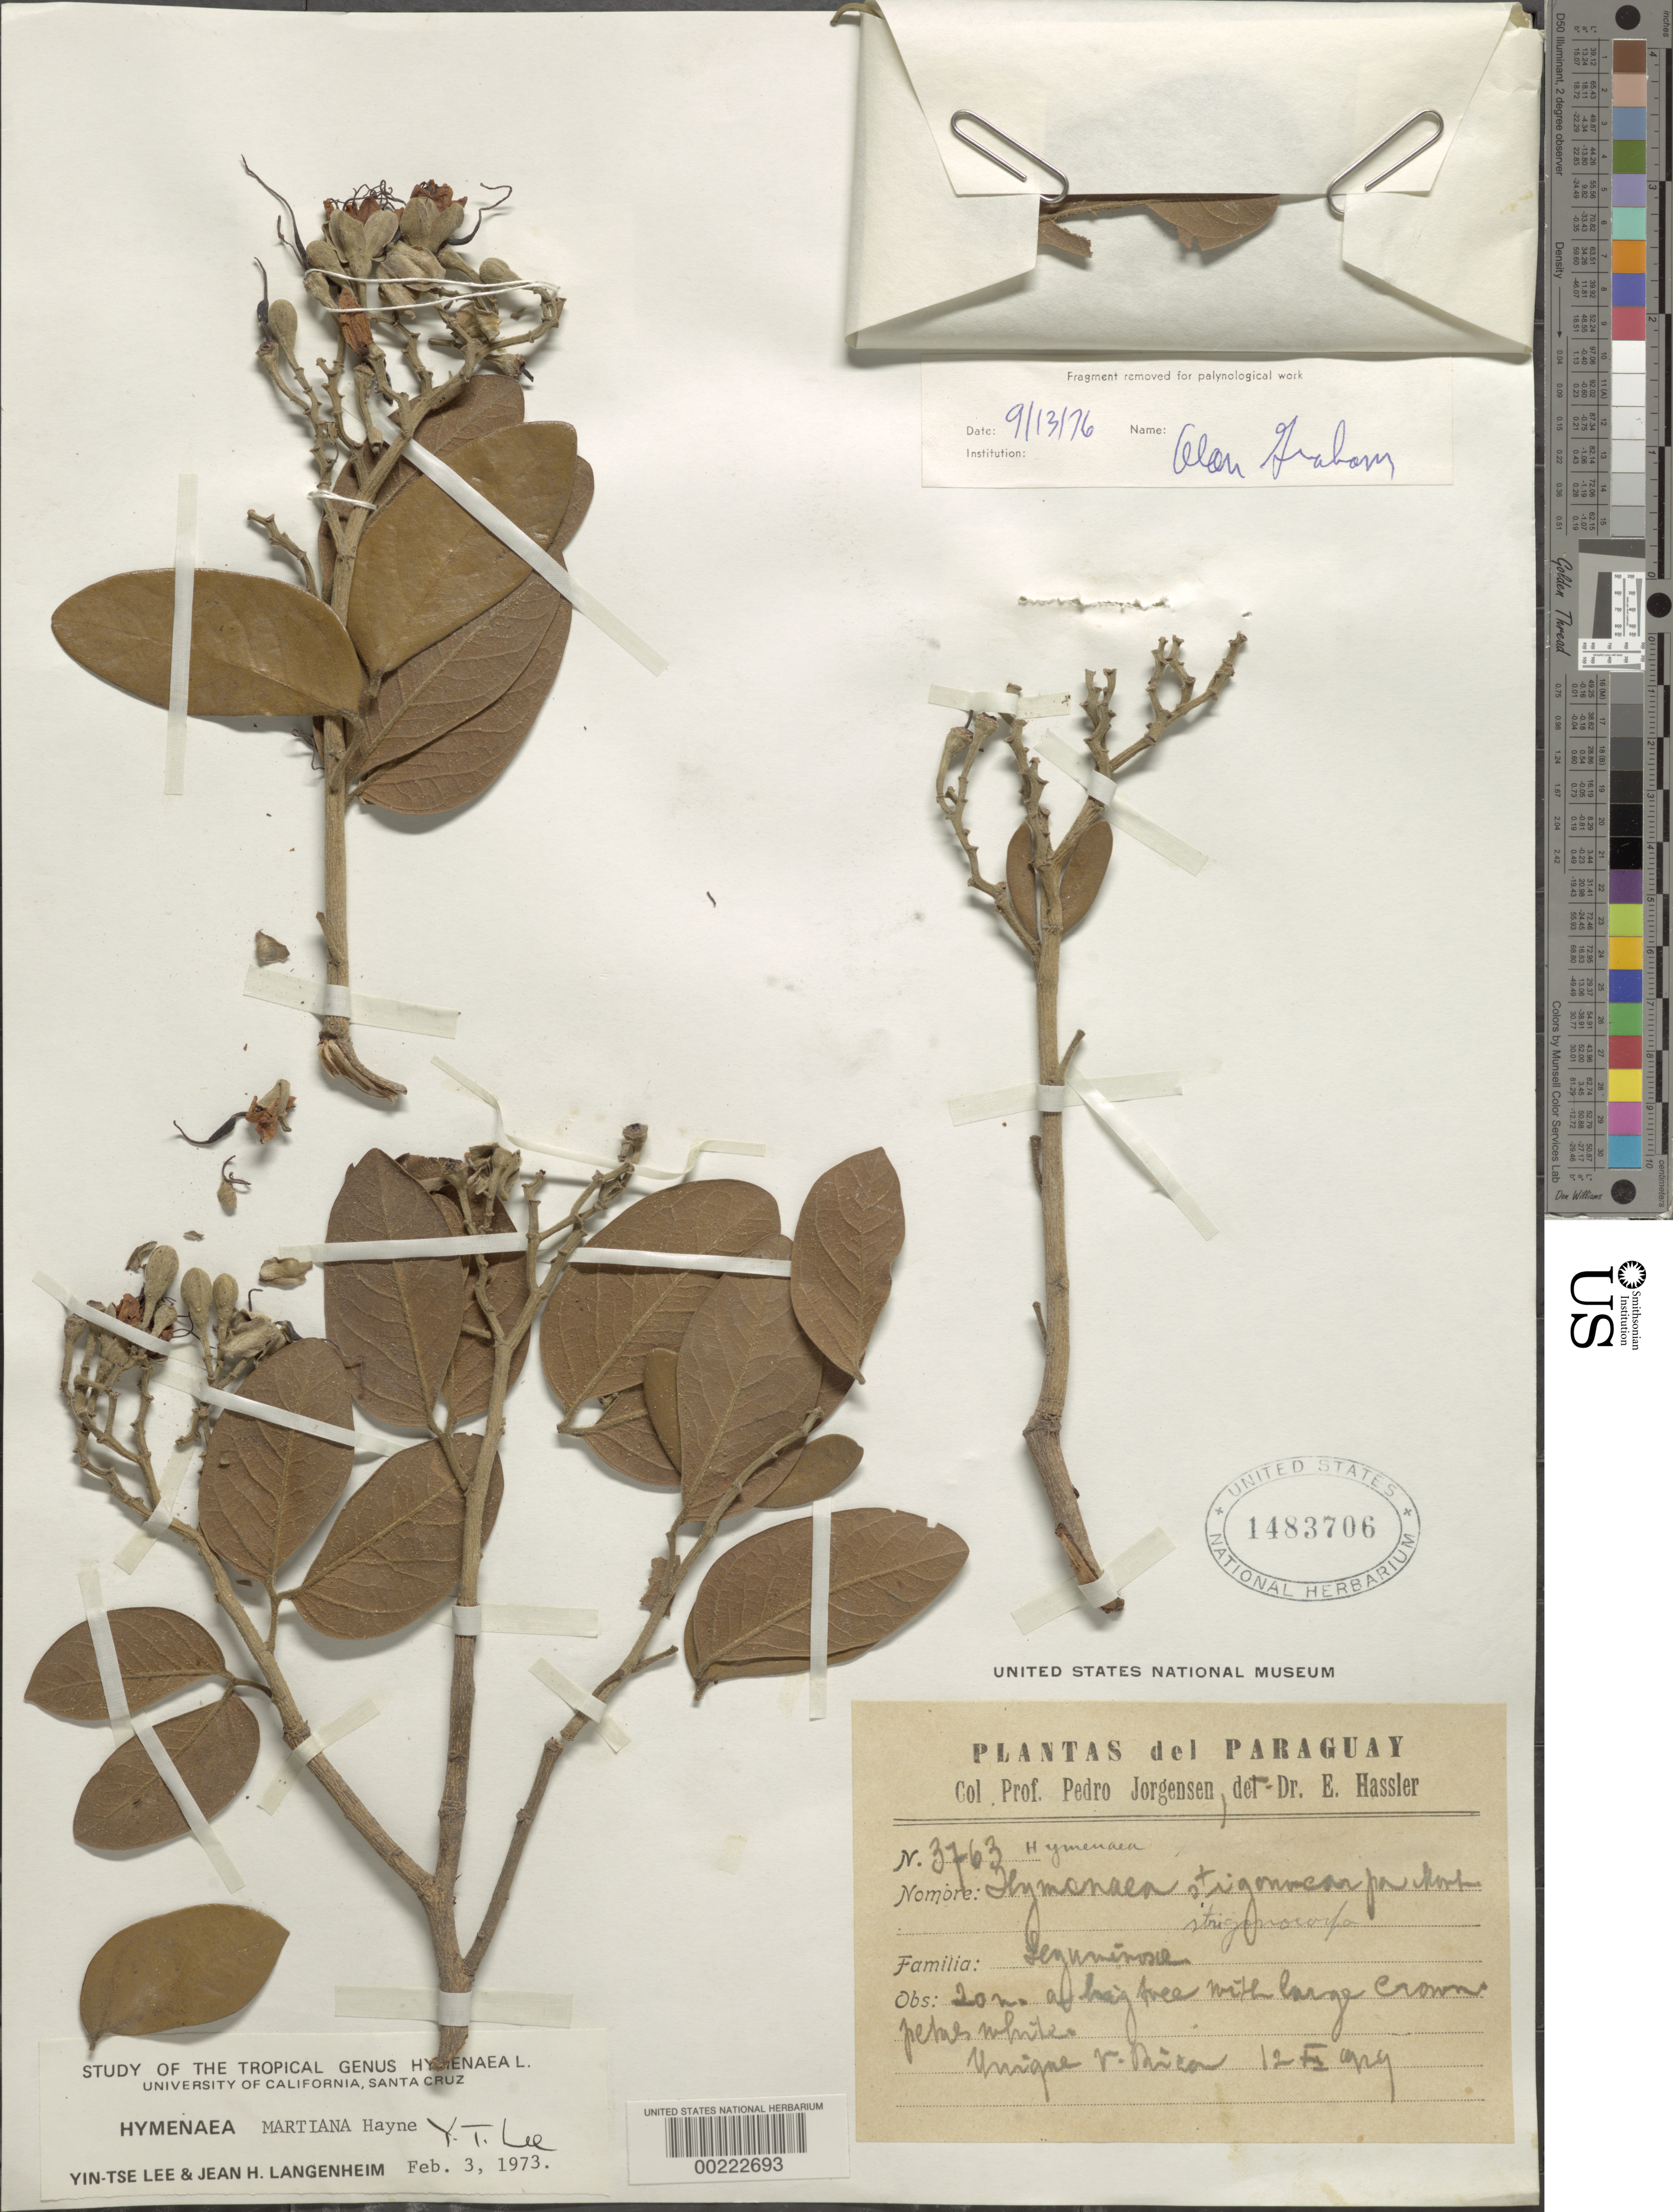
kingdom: Plantae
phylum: Tracheophyta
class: Magnoliopsida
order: Fabales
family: Fabaceae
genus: Hymenaea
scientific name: Hymenaea martiana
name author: Hayne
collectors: P. Jorgensen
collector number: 3763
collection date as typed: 12 Feb 1929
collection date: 1929-02-12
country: Paraguay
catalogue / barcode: US 1483706